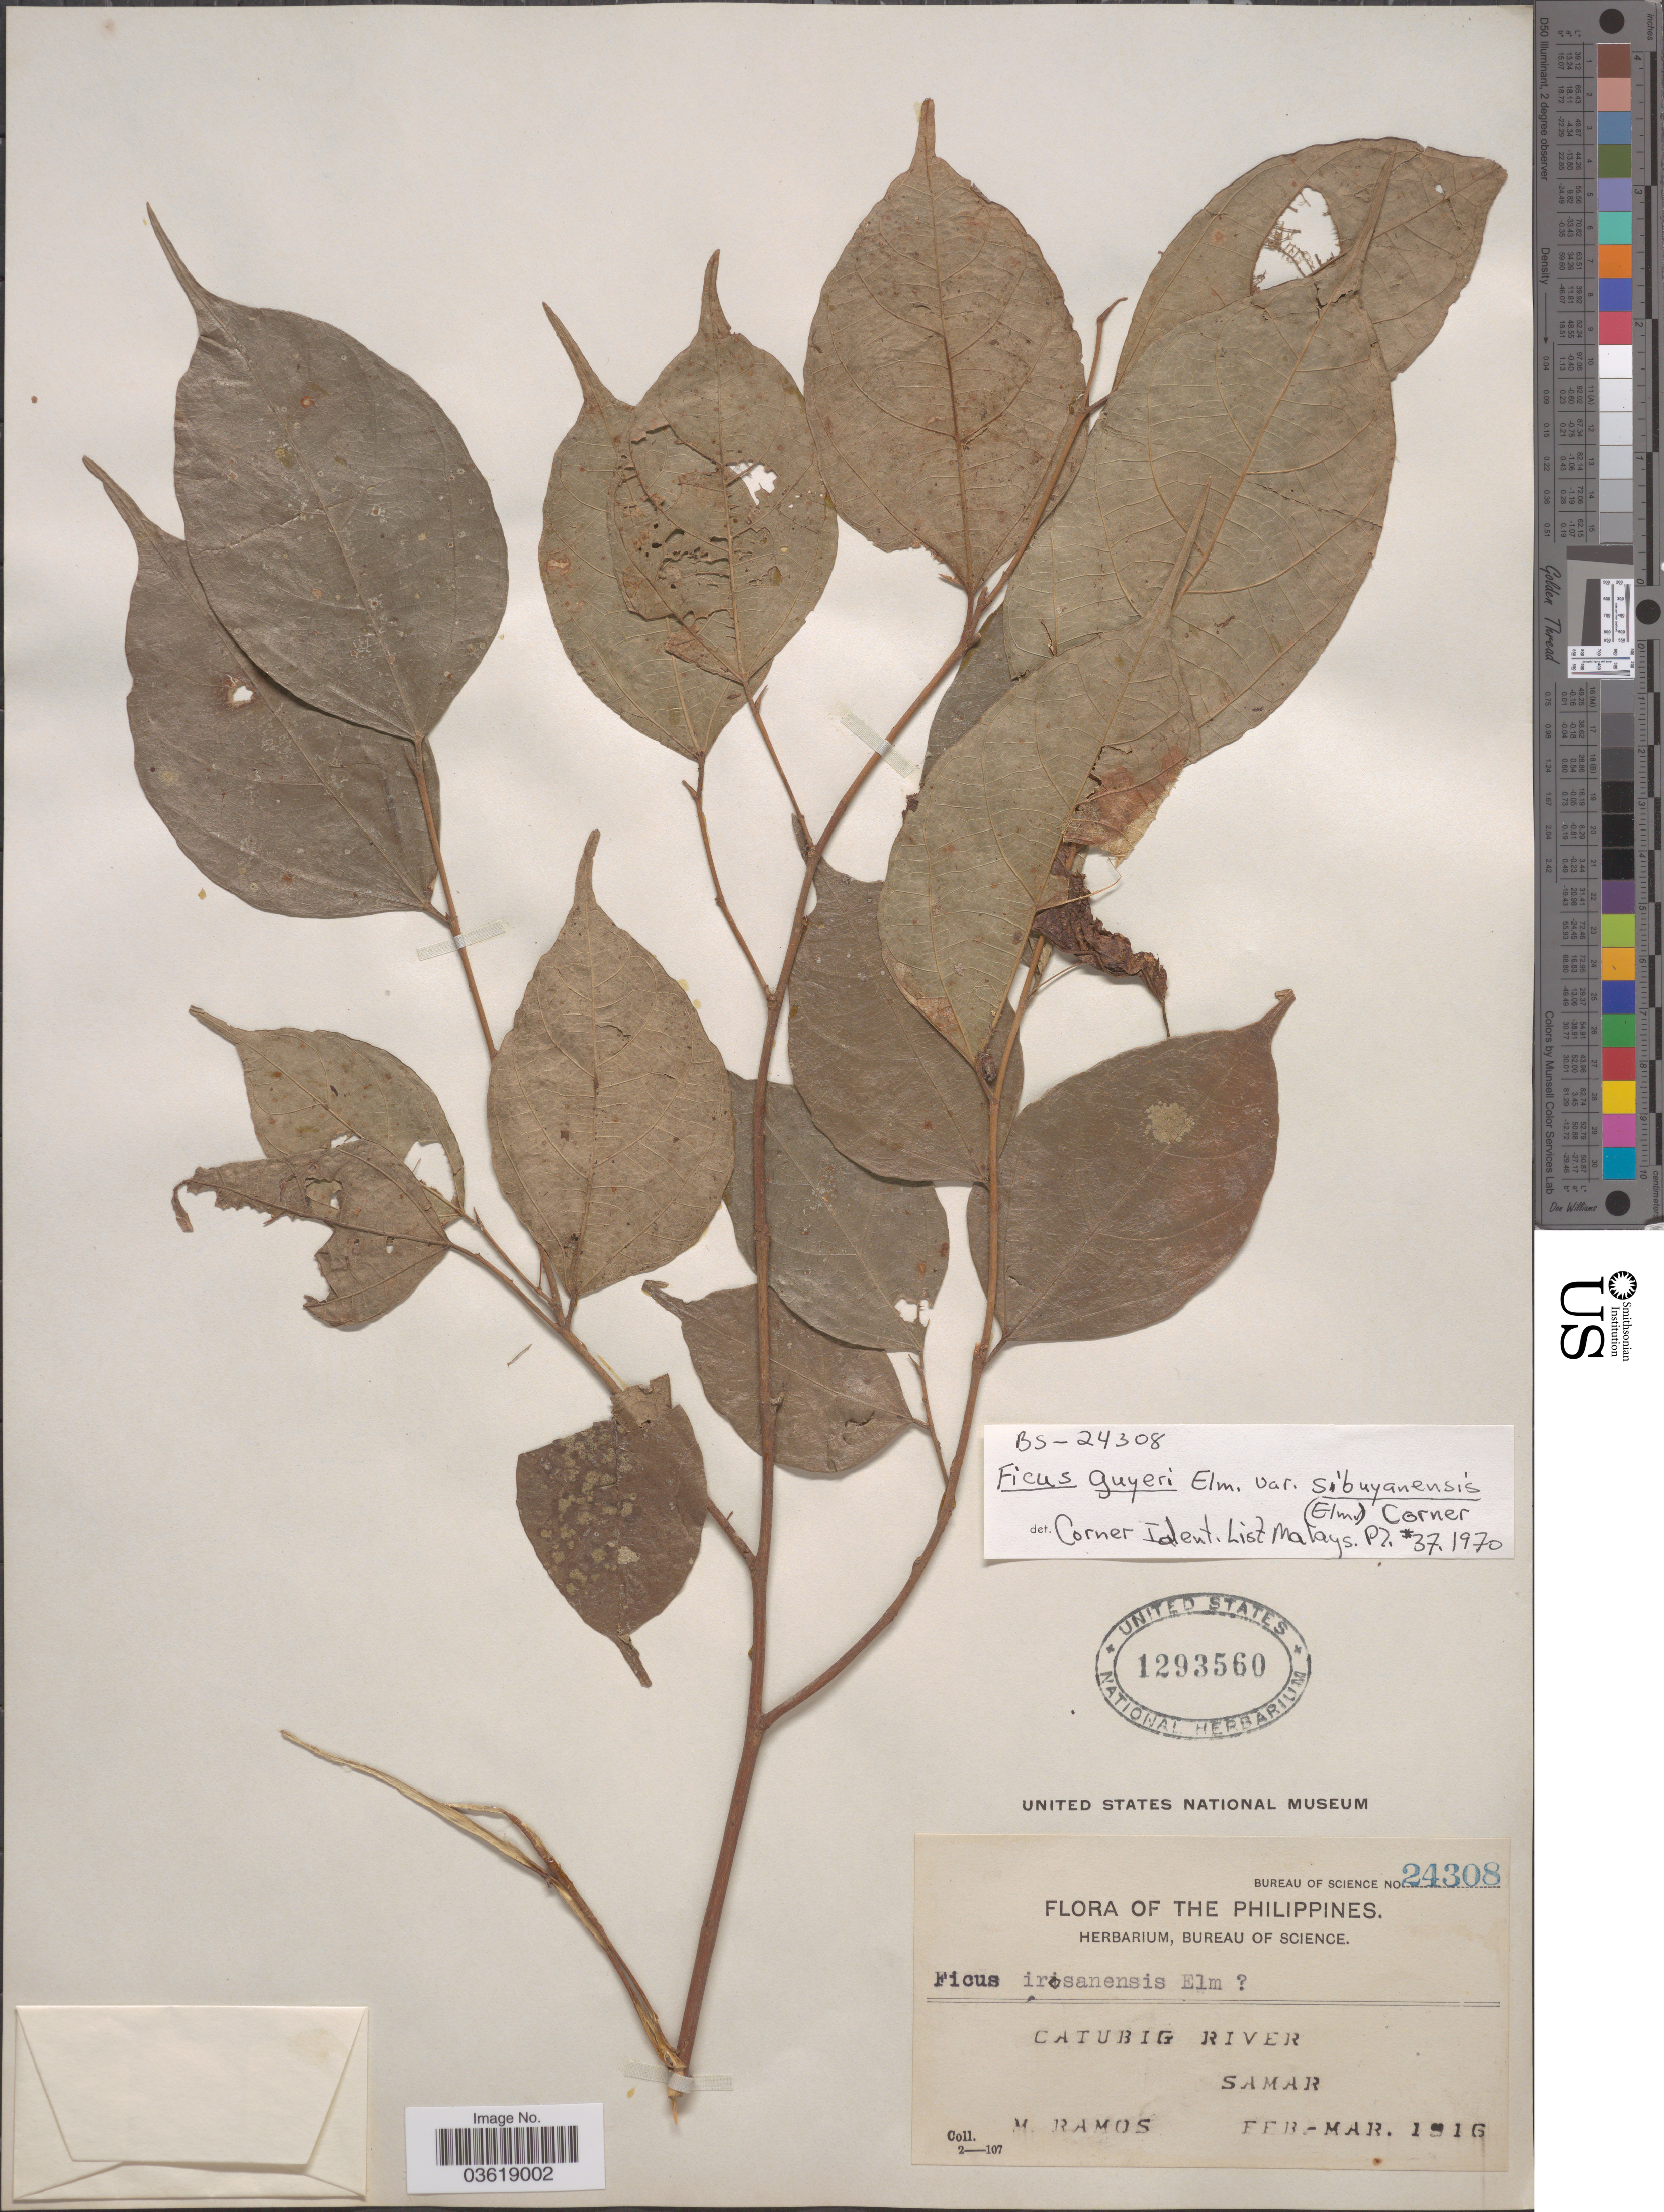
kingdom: Plantae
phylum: Tracheophyta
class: Magnoliopsida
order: Rosales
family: Moraceae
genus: Ficus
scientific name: Ficus guyeri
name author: Elmer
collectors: M. Ramos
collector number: Bureau of Science 24308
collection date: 1916-02/1916-03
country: Philippines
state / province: Eastern Visayas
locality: Catabug River. Samar.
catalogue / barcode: US 1293560